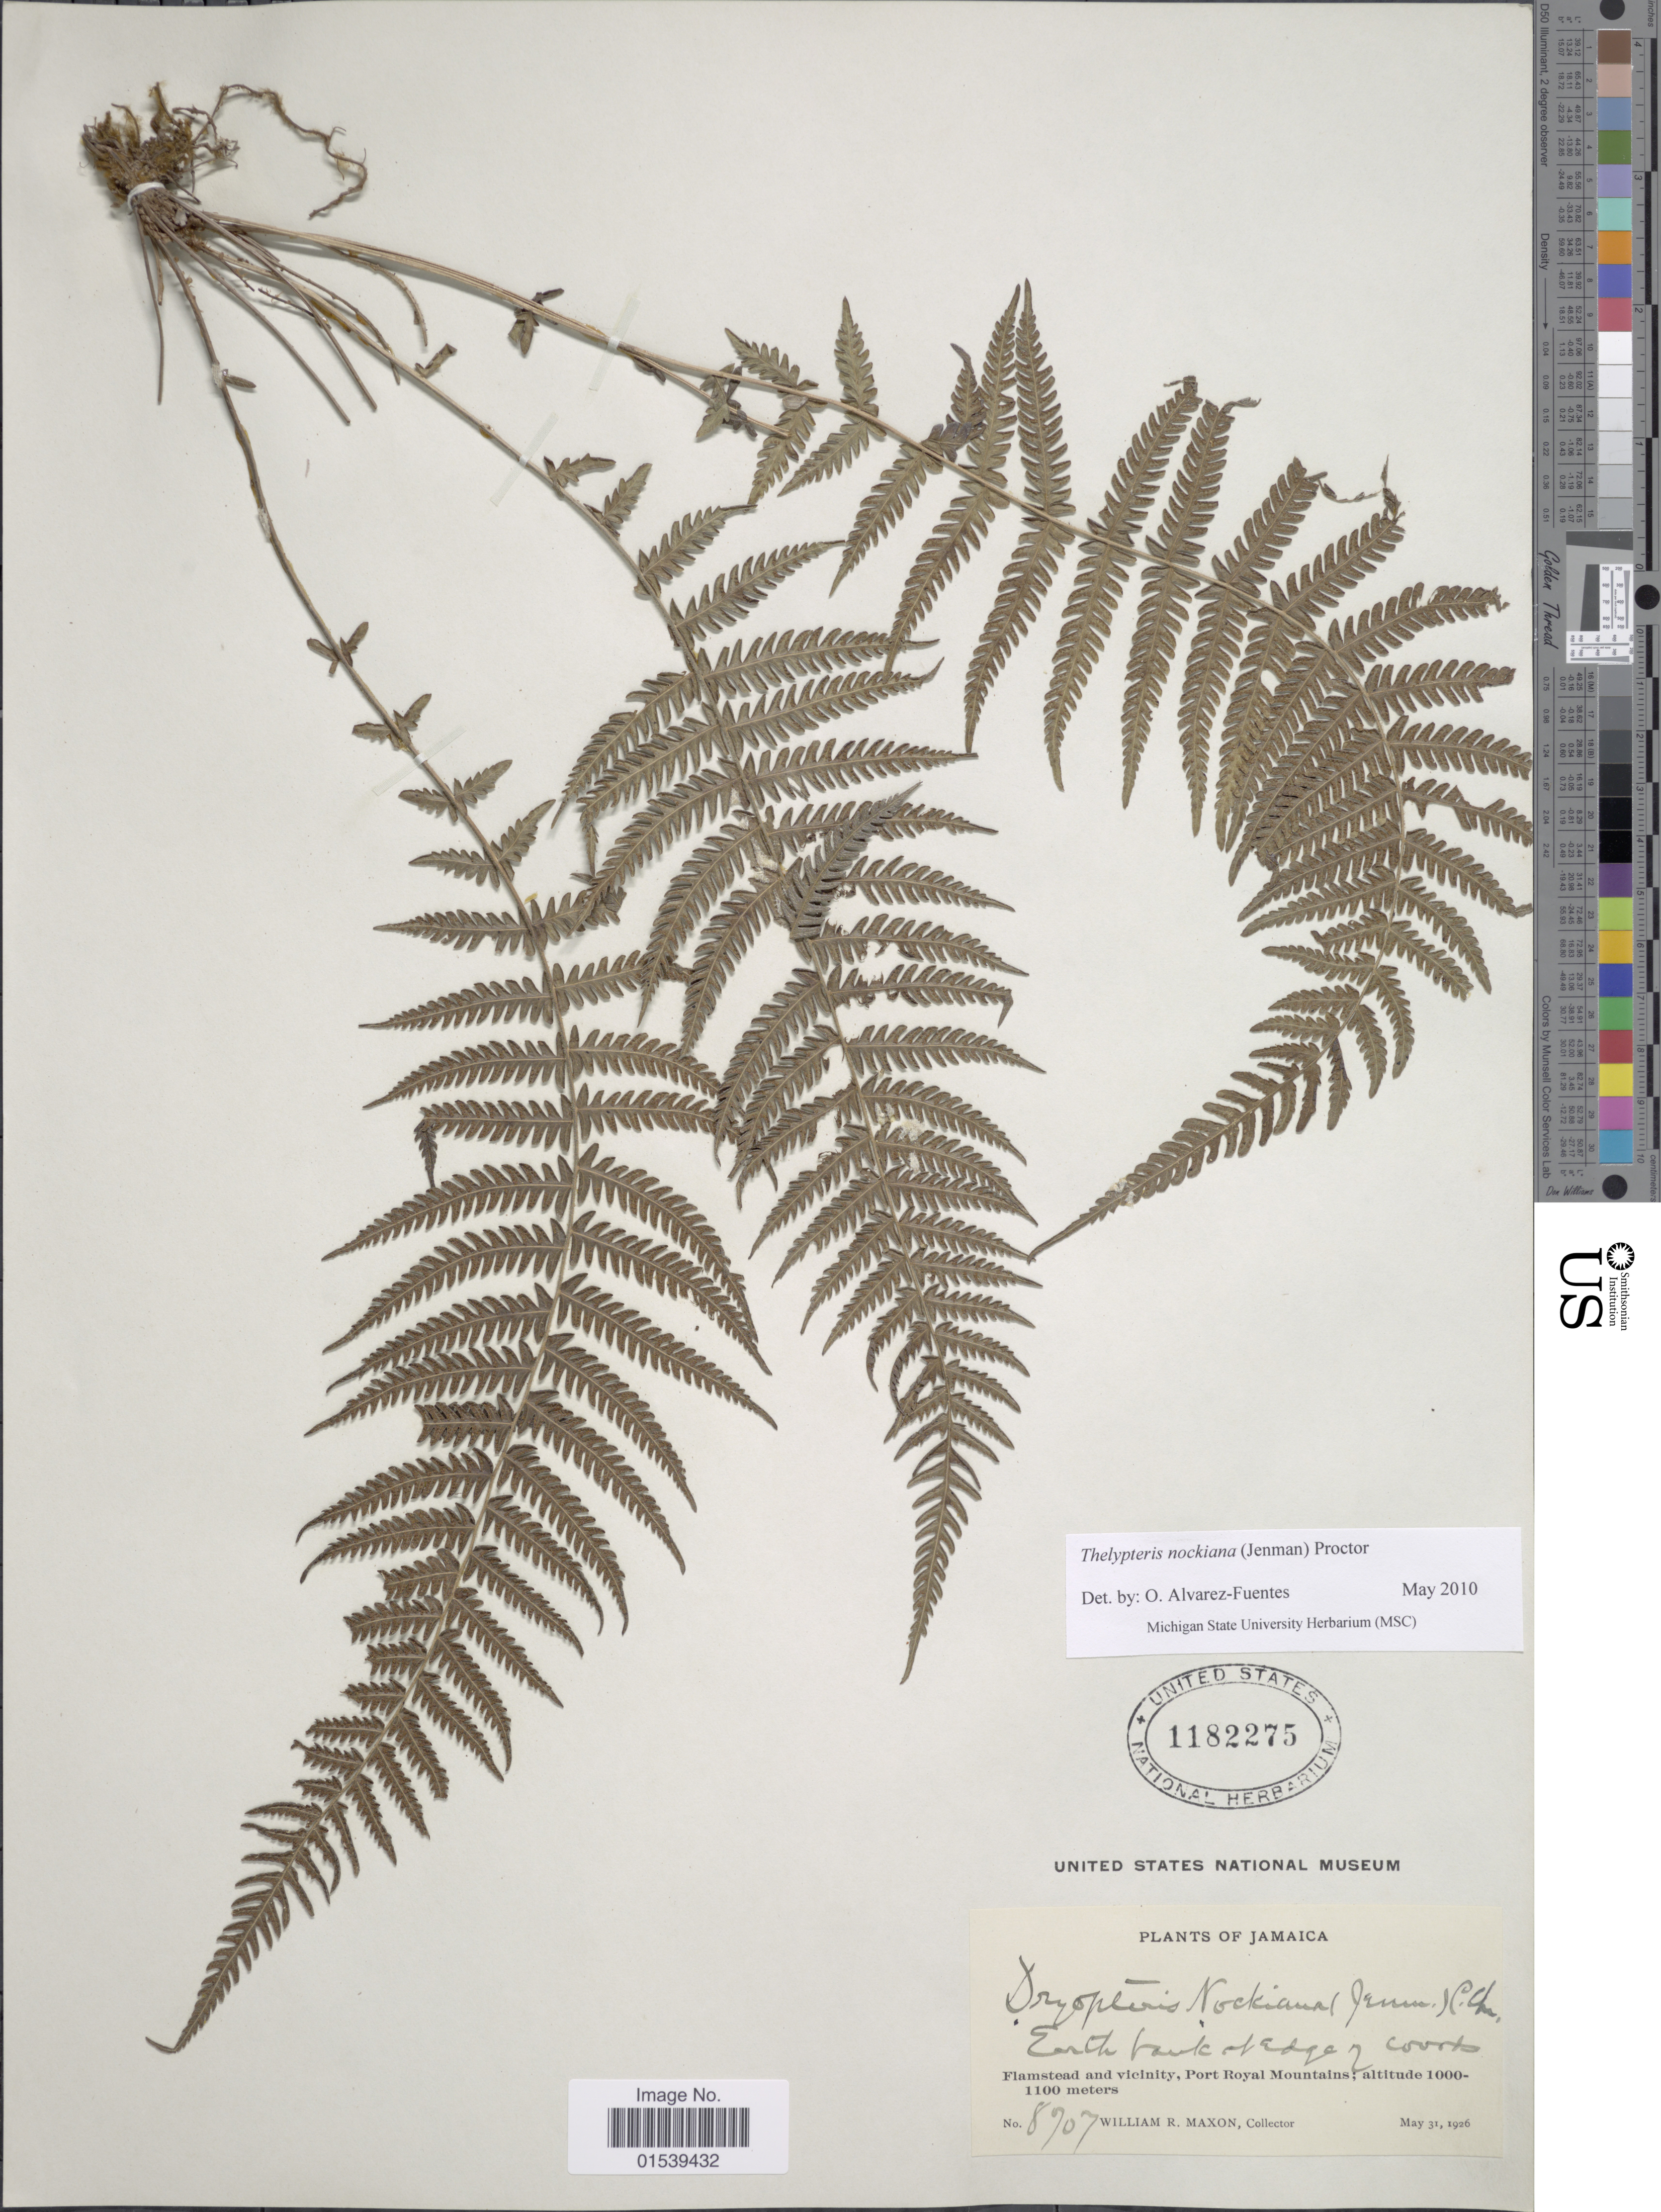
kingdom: Plantae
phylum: Tracheophyta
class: Polypodiopsida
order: Polypodiales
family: Thelypteridaceae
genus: Amauropelta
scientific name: Amauropelta nockiana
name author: (Jenman) Pic. Serm.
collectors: W. R. Maxon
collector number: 8707*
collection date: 1926-05-31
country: Jamaica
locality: Flamstead and vicinity, Port Royal Mountains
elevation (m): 1000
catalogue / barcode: US 1182275